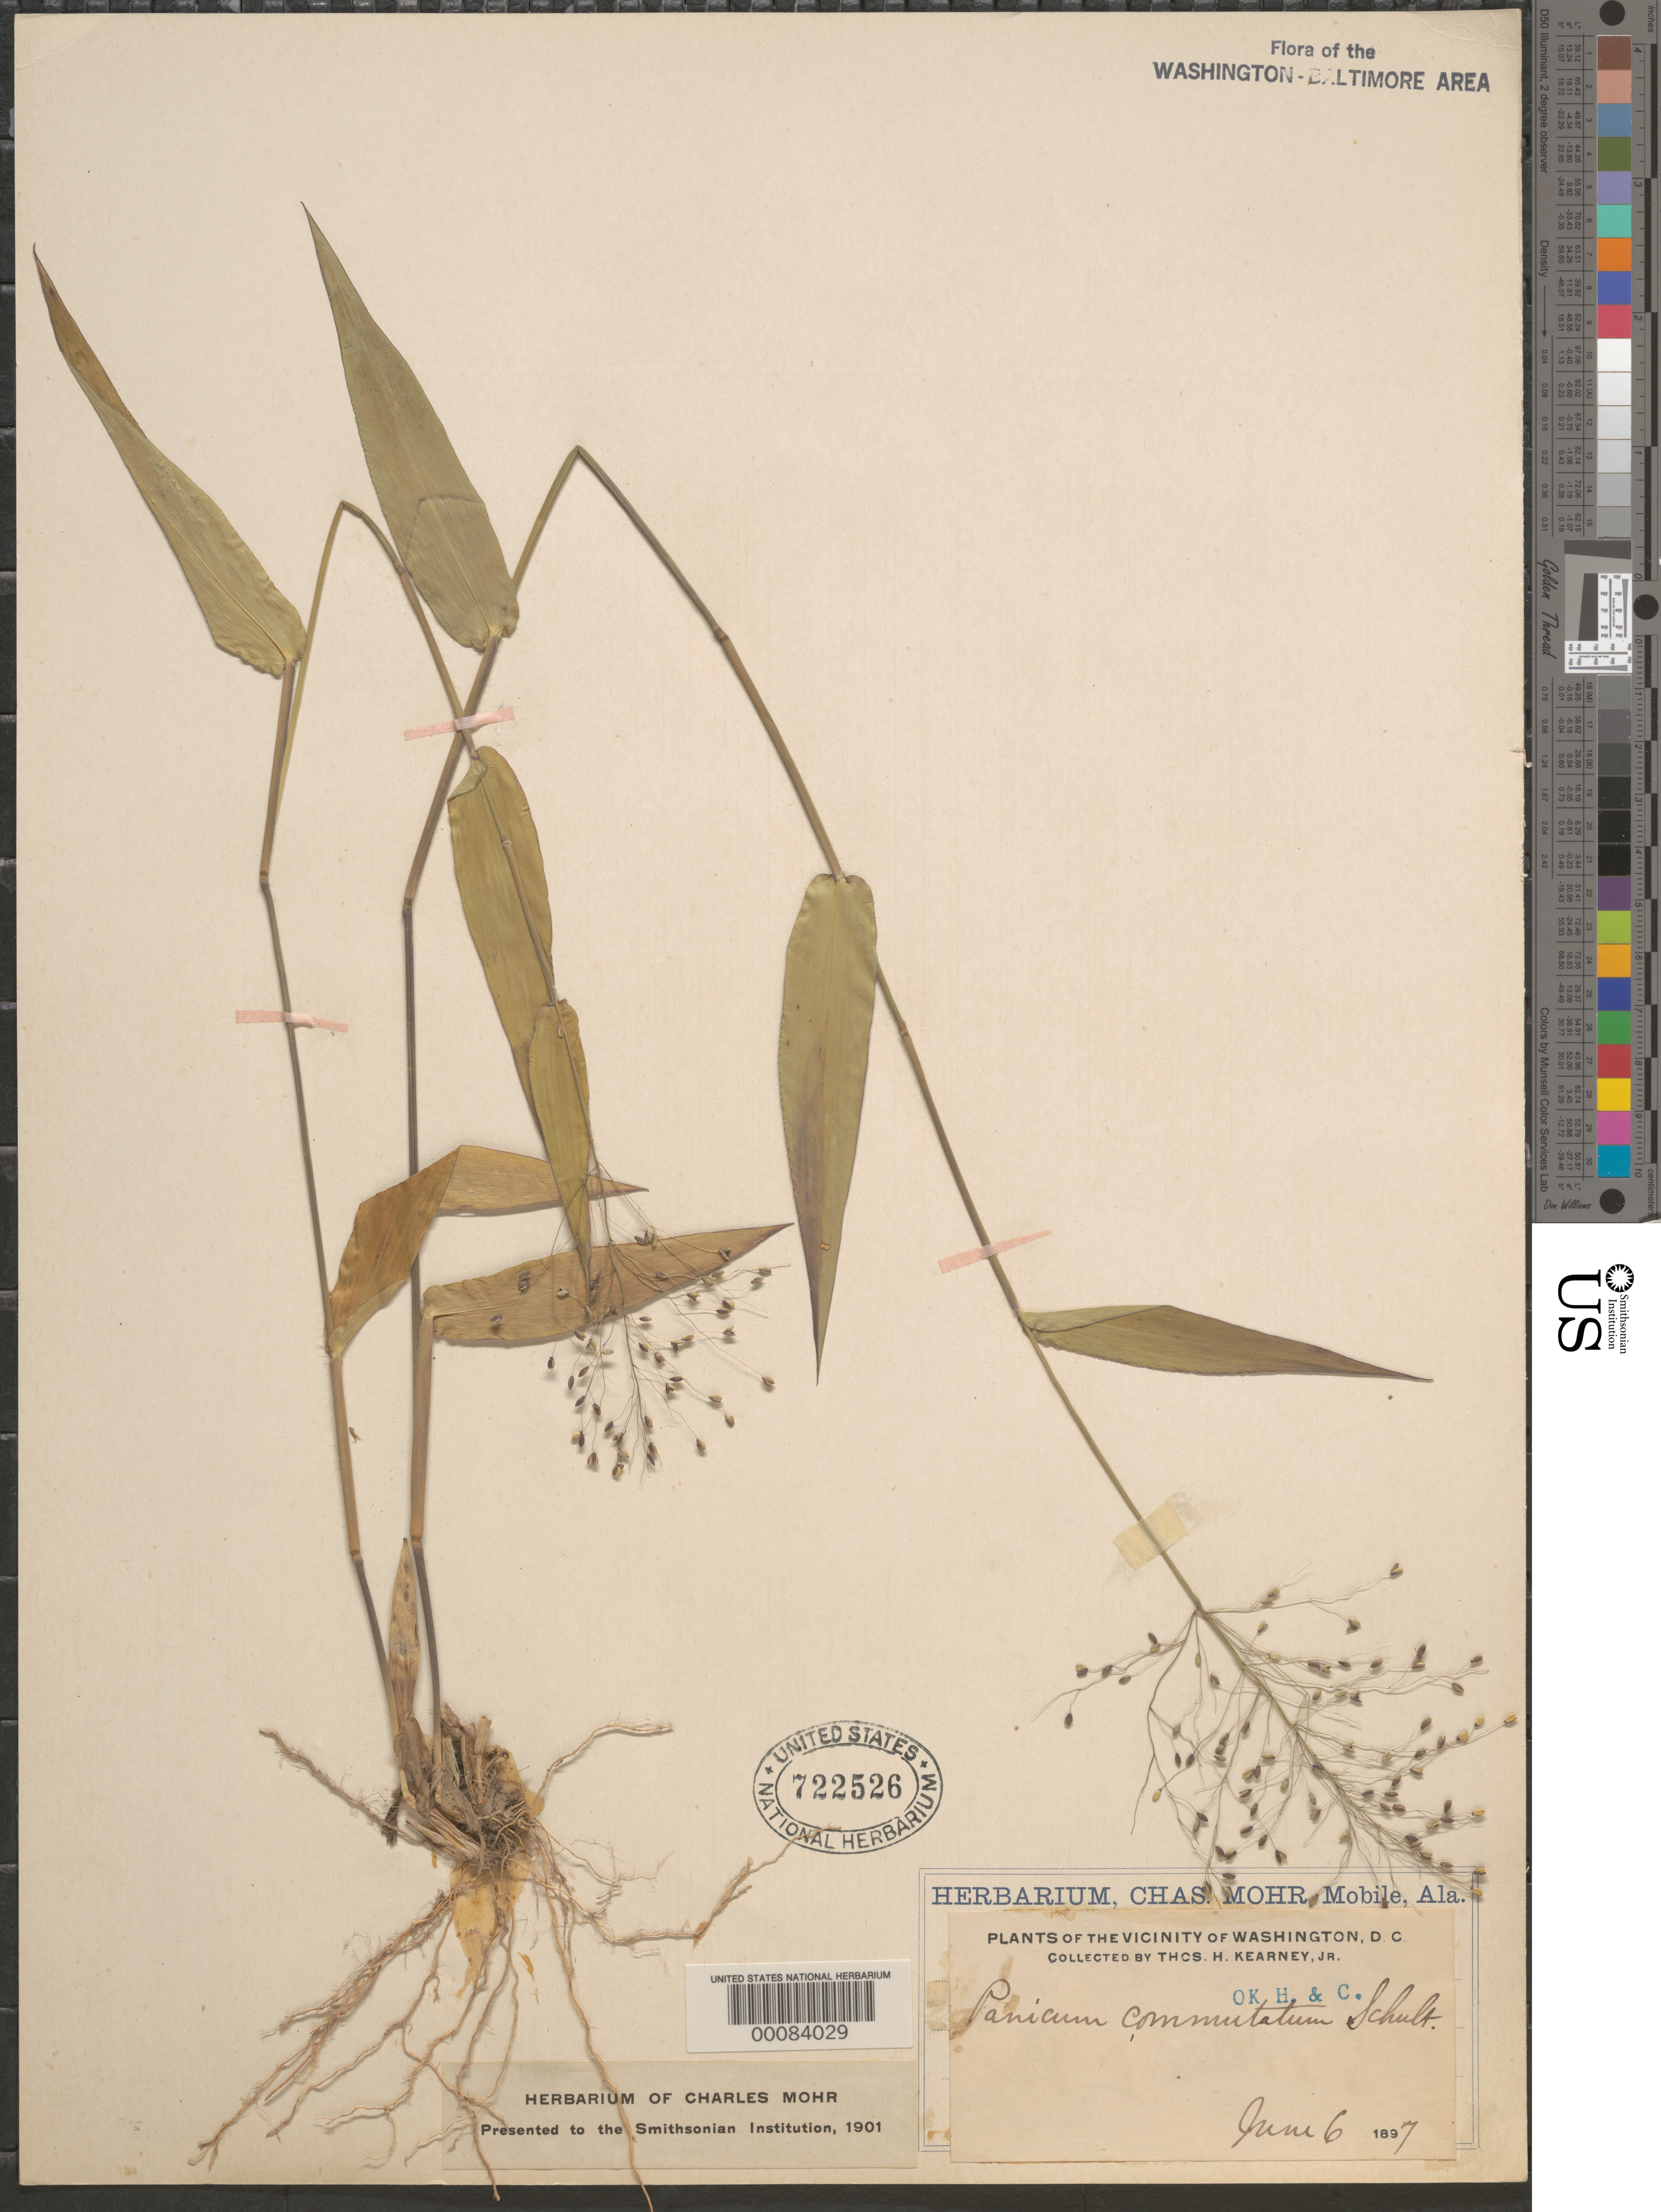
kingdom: Plantae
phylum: Tracheophyta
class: Liliopsida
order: Poales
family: Poaceae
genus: Dichanthelium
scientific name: Dichanthelium commutatum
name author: (Schult.) Gould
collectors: T. H. Kearney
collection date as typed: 06 Jun 1897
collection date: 1897-06-06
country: United States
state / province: District of Columbia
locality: Vicinity of Washington, DC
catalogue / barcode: US 722526